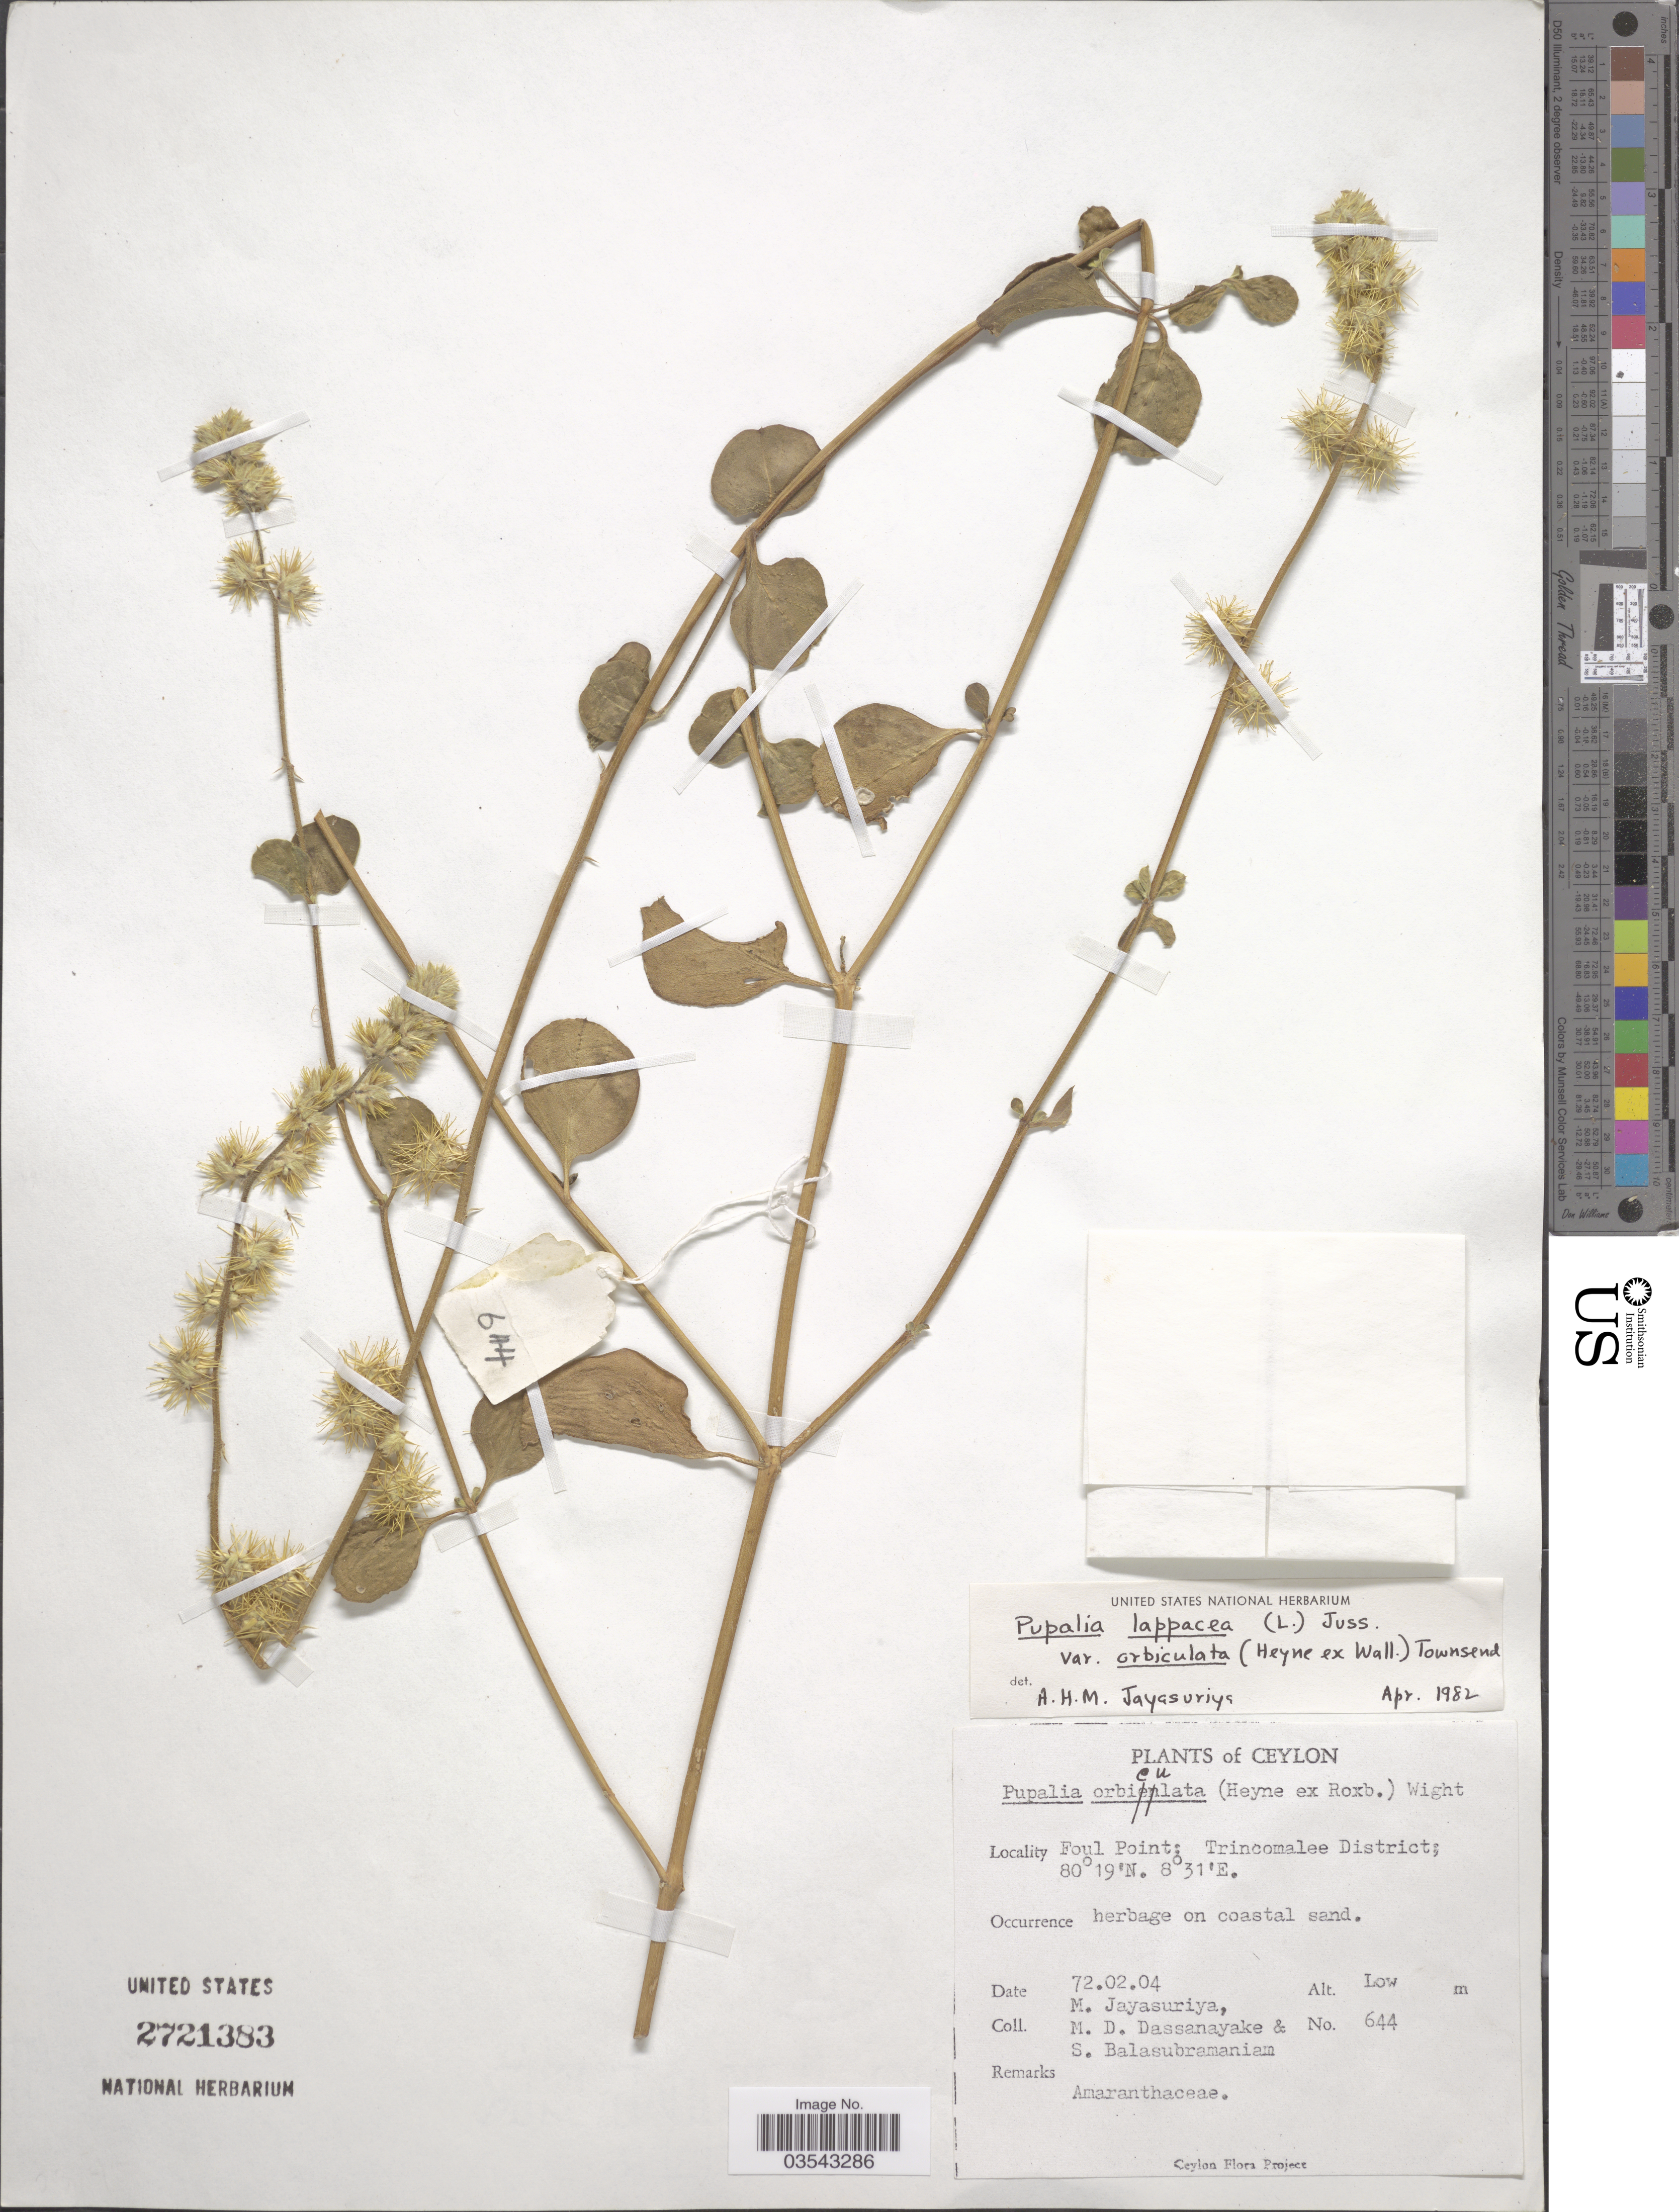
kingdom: Plantae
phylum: Tracheophyta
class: Magnoliopsida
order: Caryophyllales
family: Amaranthaceae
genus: Pupalia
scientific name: Pupalia lappacea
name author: (L.) A. Juss.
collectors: M. Jayasuriya, M. D. Dassanayake & S. Balasubramaniam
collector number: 644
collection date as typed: Transcribed d/m/y: 4/2/72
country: Sri Lanka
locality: Ceylon. Foul Point: Trincomalee District.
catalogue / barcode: US 2721383